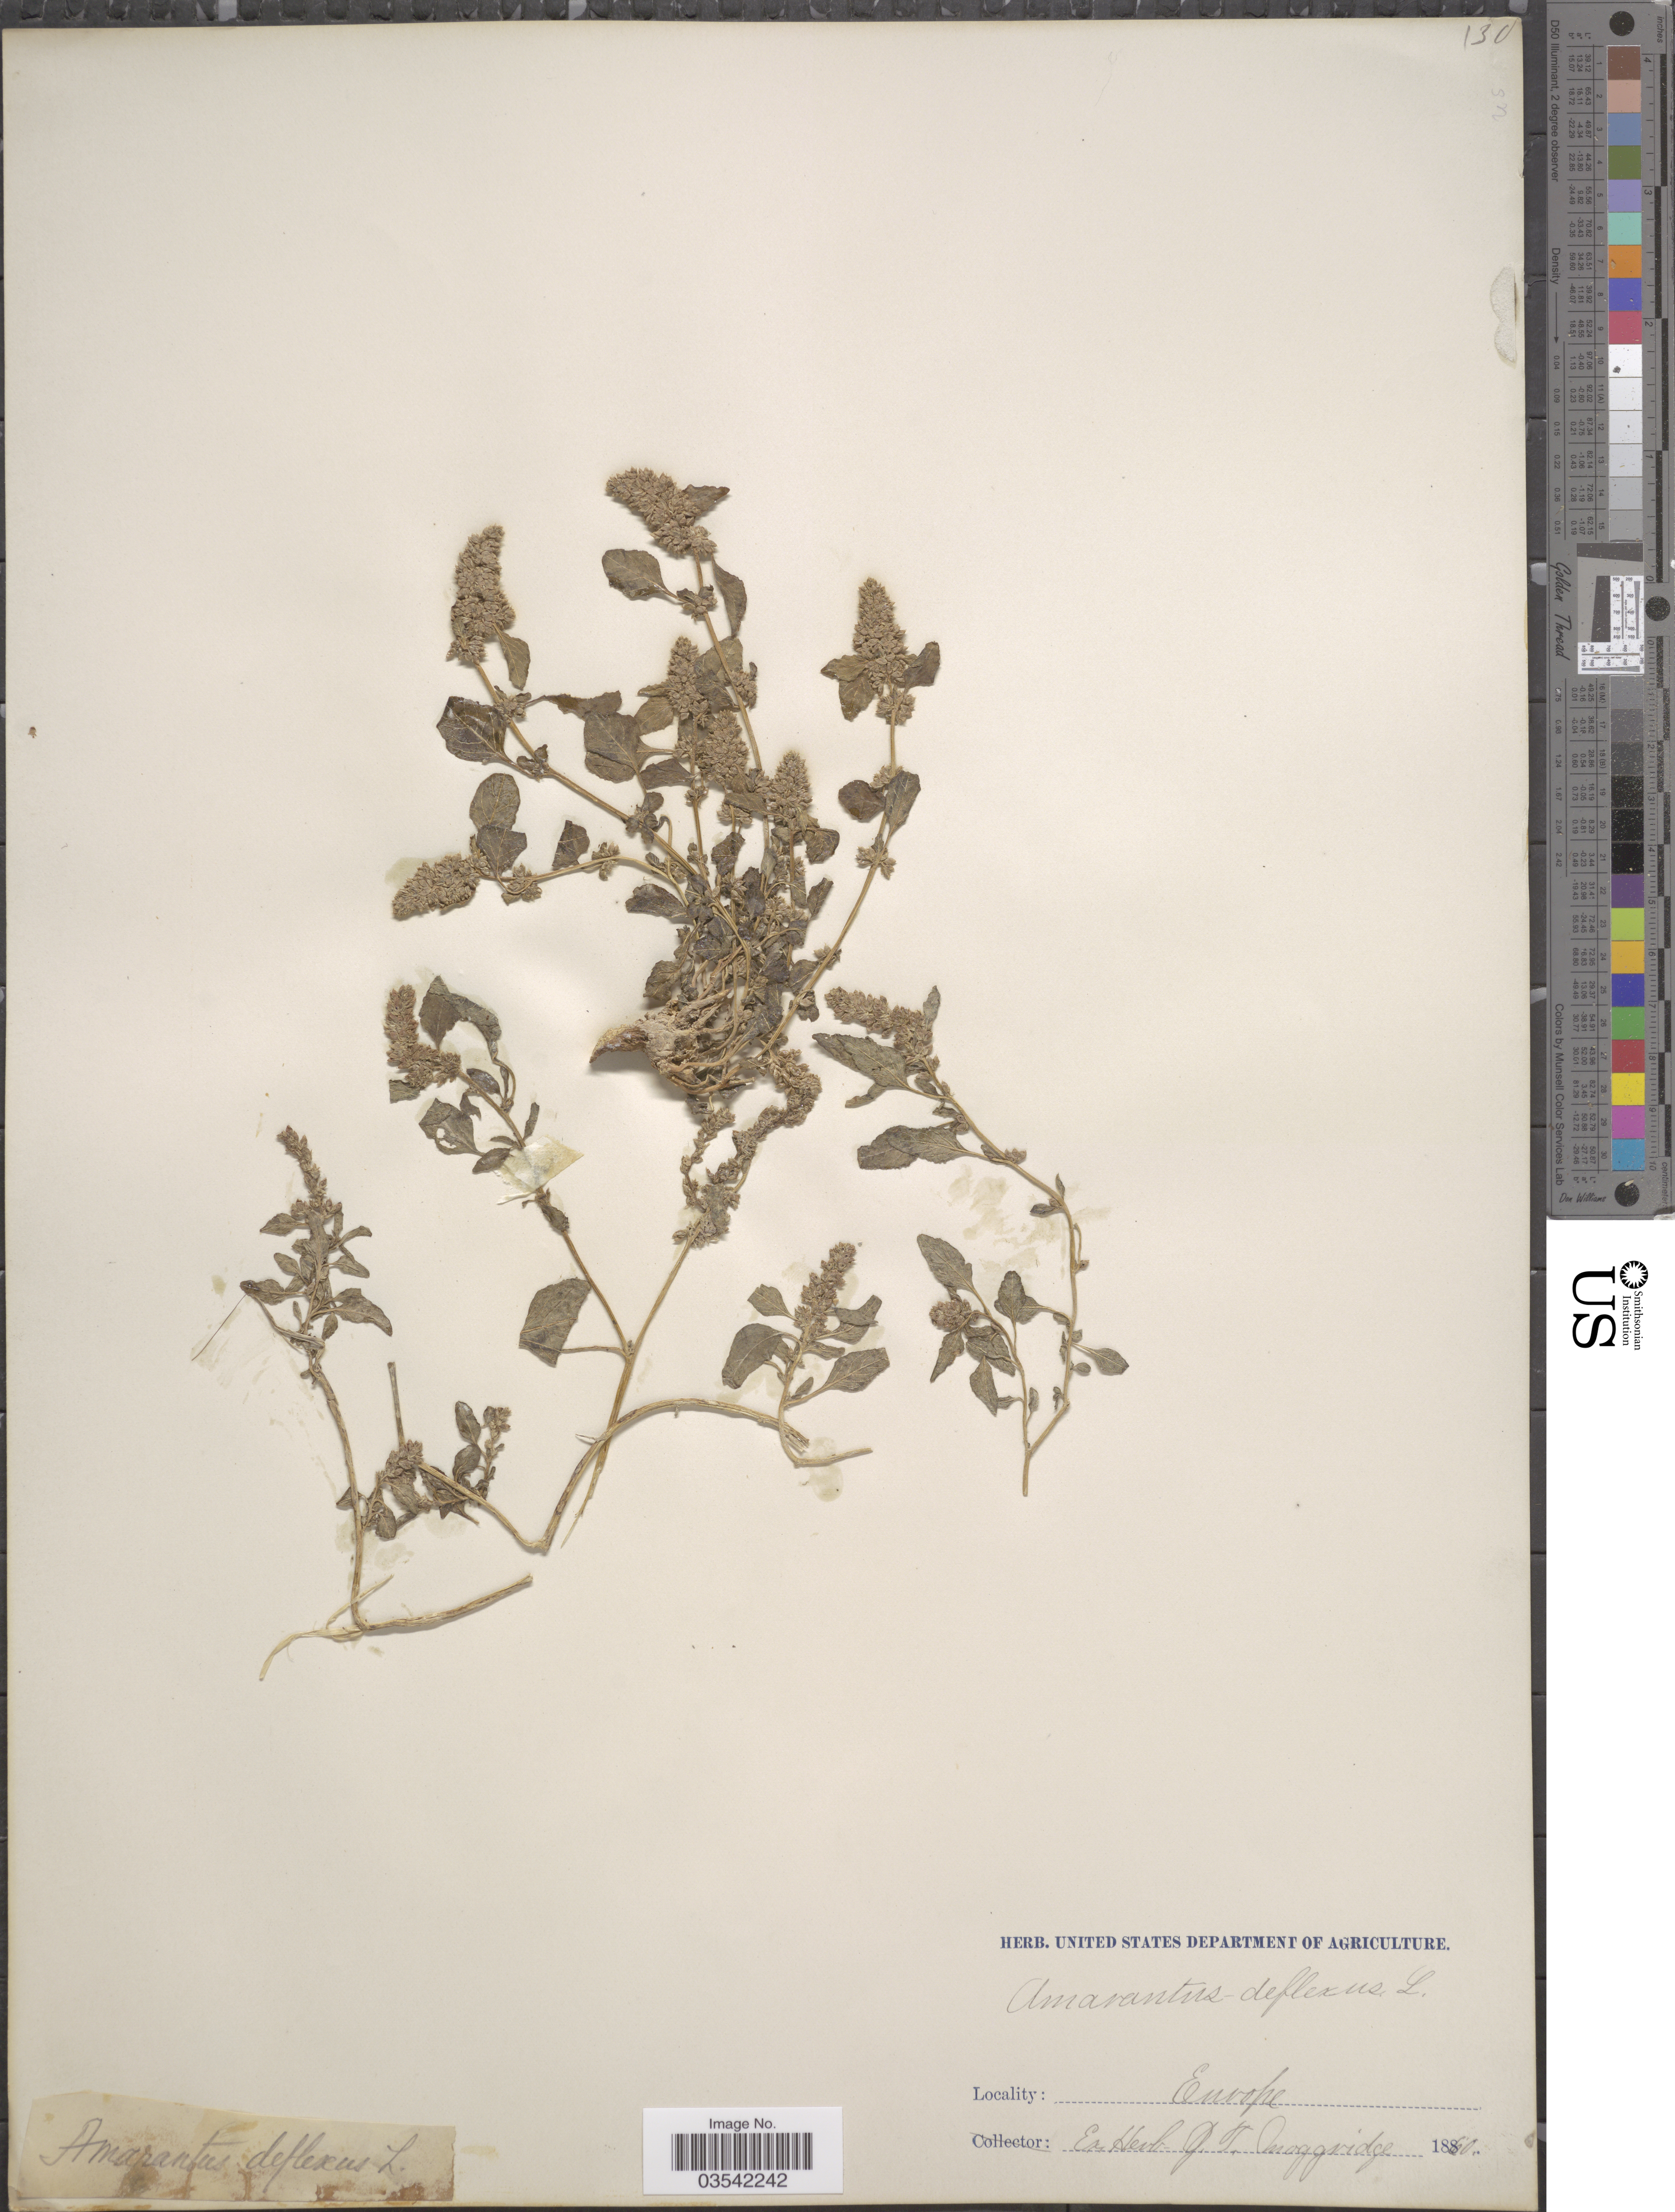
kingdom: Plantae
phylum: Tracheophyta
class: Magnoliopsida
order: Caryophyllales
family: Amaranthaceae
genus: Amaranthus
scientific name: Amaranthus deflexus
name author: L.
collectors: ex herb. J.T. Moggridge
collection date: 1860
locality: Europe.